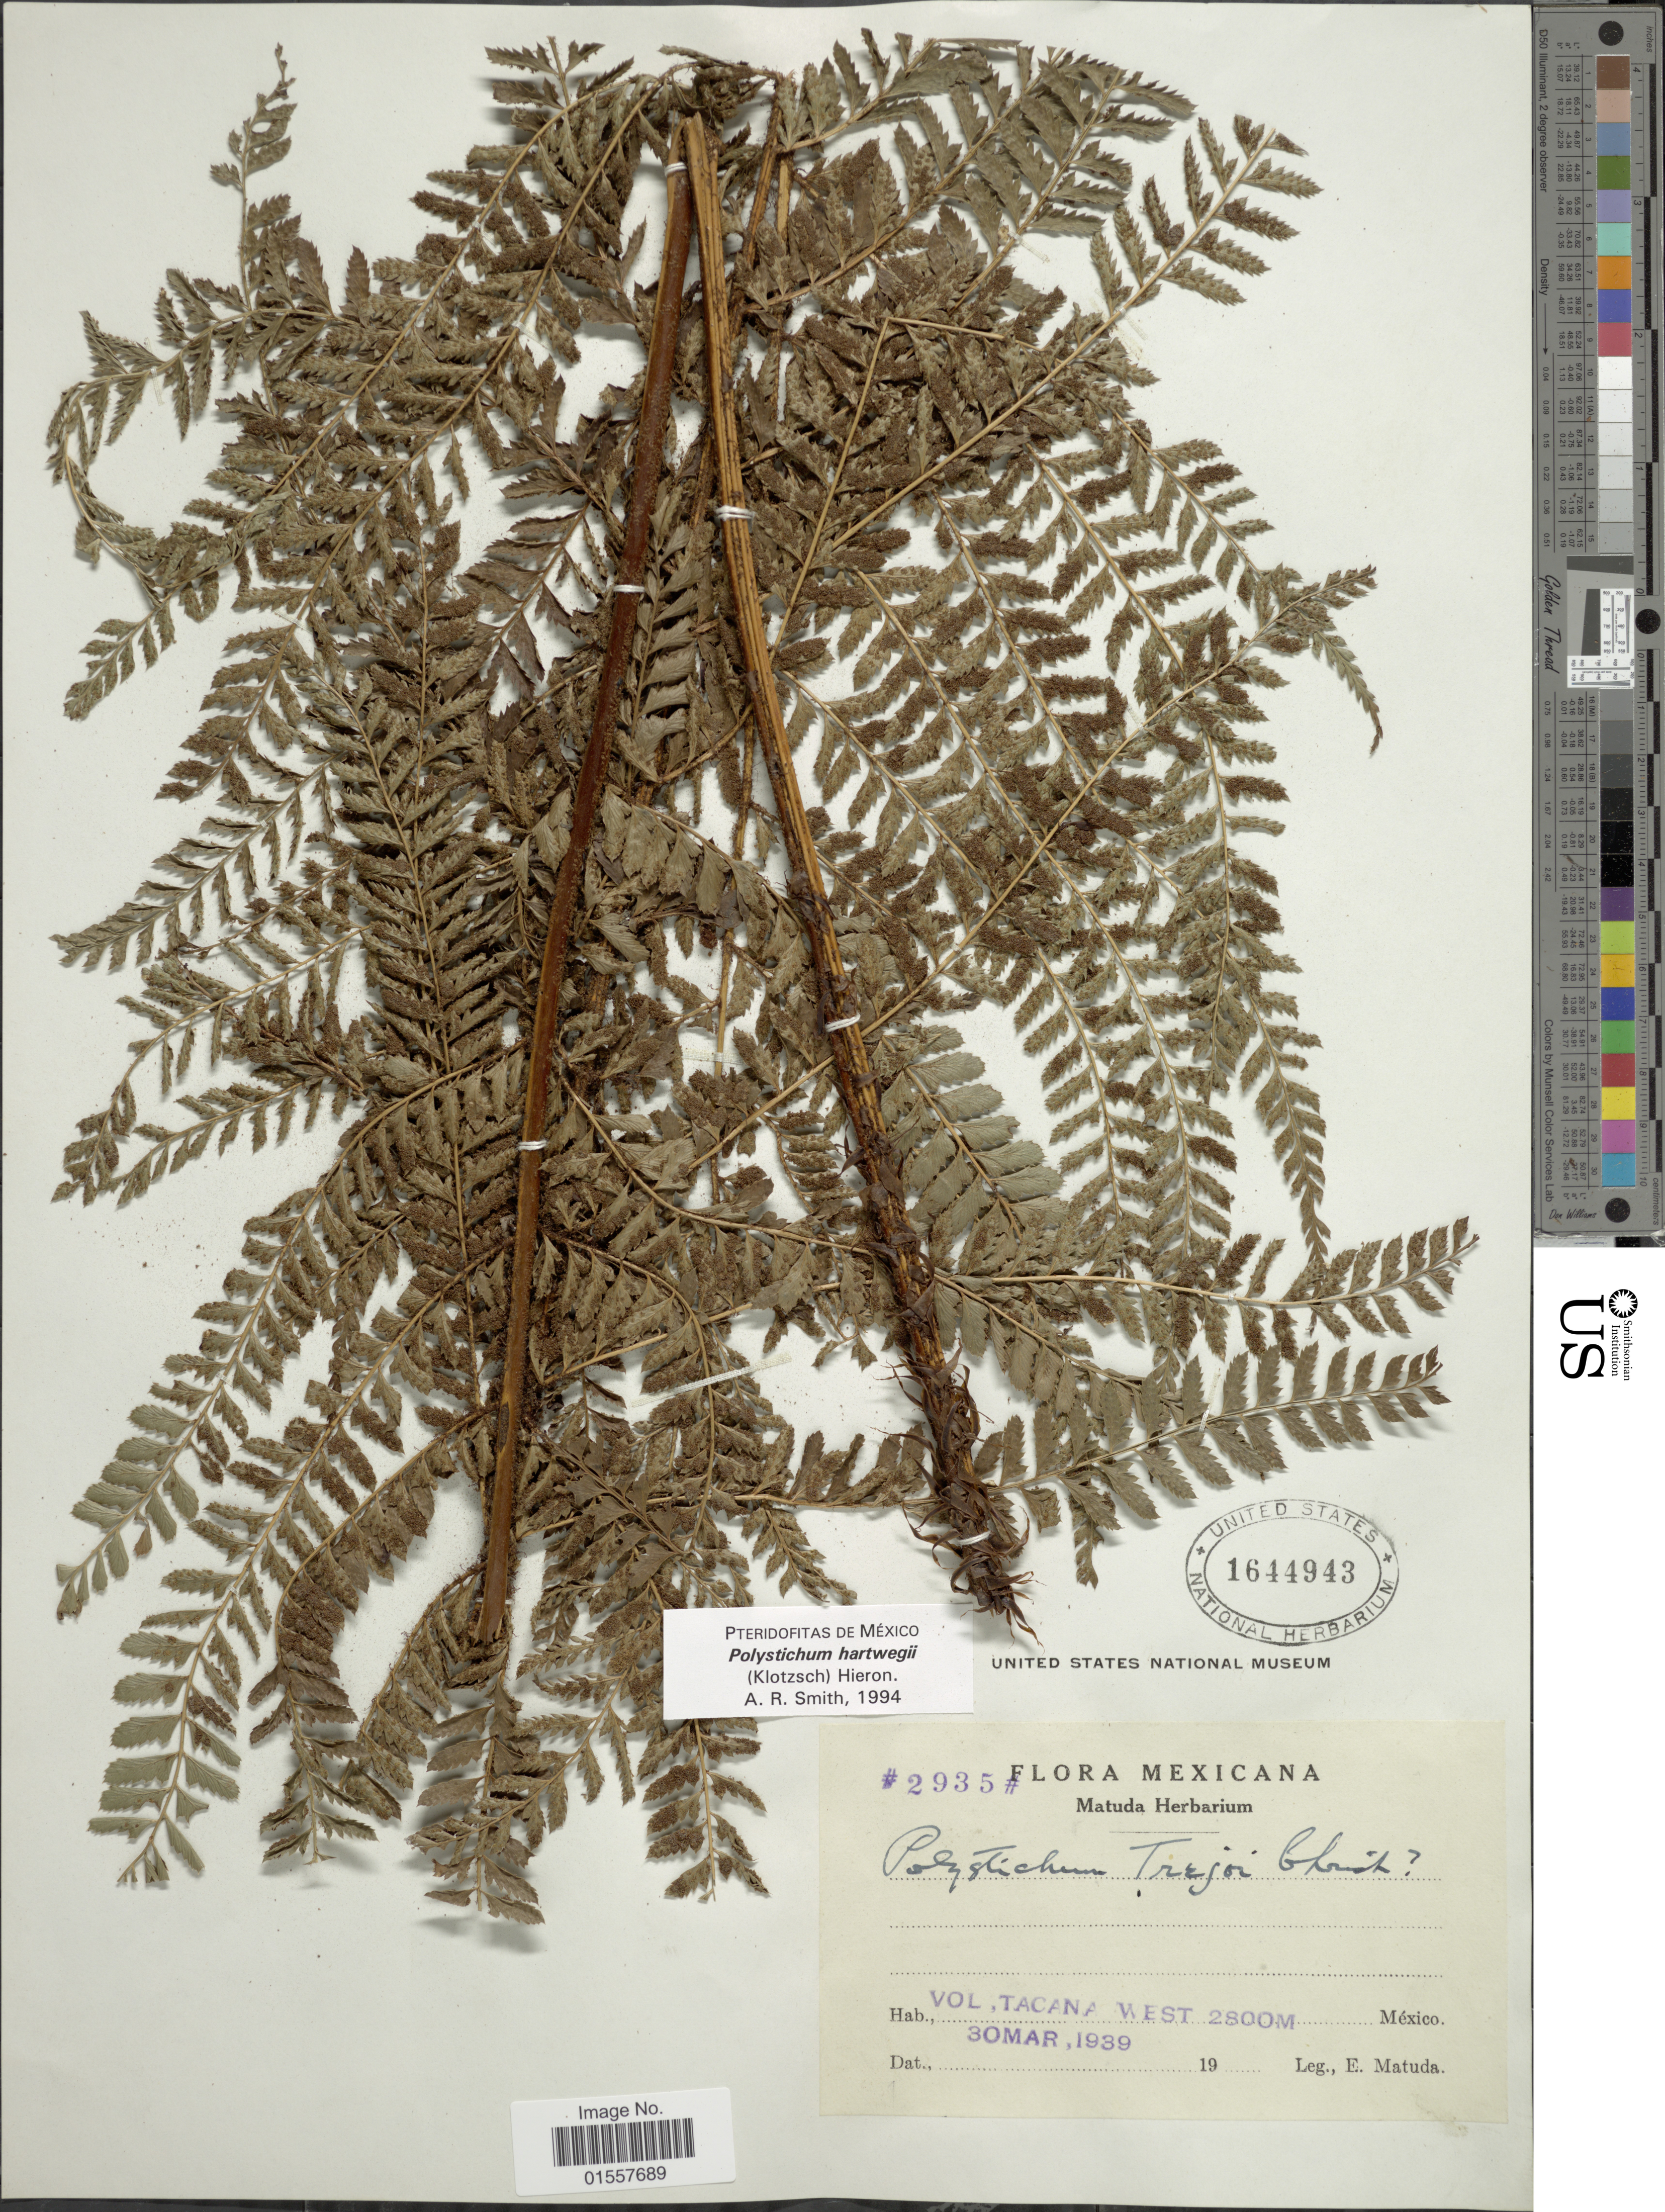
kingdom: Plantae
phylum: Tracheophyta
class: Polypodiopsida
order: Polypodiales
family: Dryopteridaceae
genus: Polystichum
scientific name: Polystichum hartwegii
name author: (Klotzsch) Hieron.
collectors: E. Matuda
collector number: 2935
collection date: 1939-03-30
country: Mexico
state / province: México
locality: Mexicana, Vol., Tacana West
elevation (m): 2800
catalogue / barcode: US 1644943